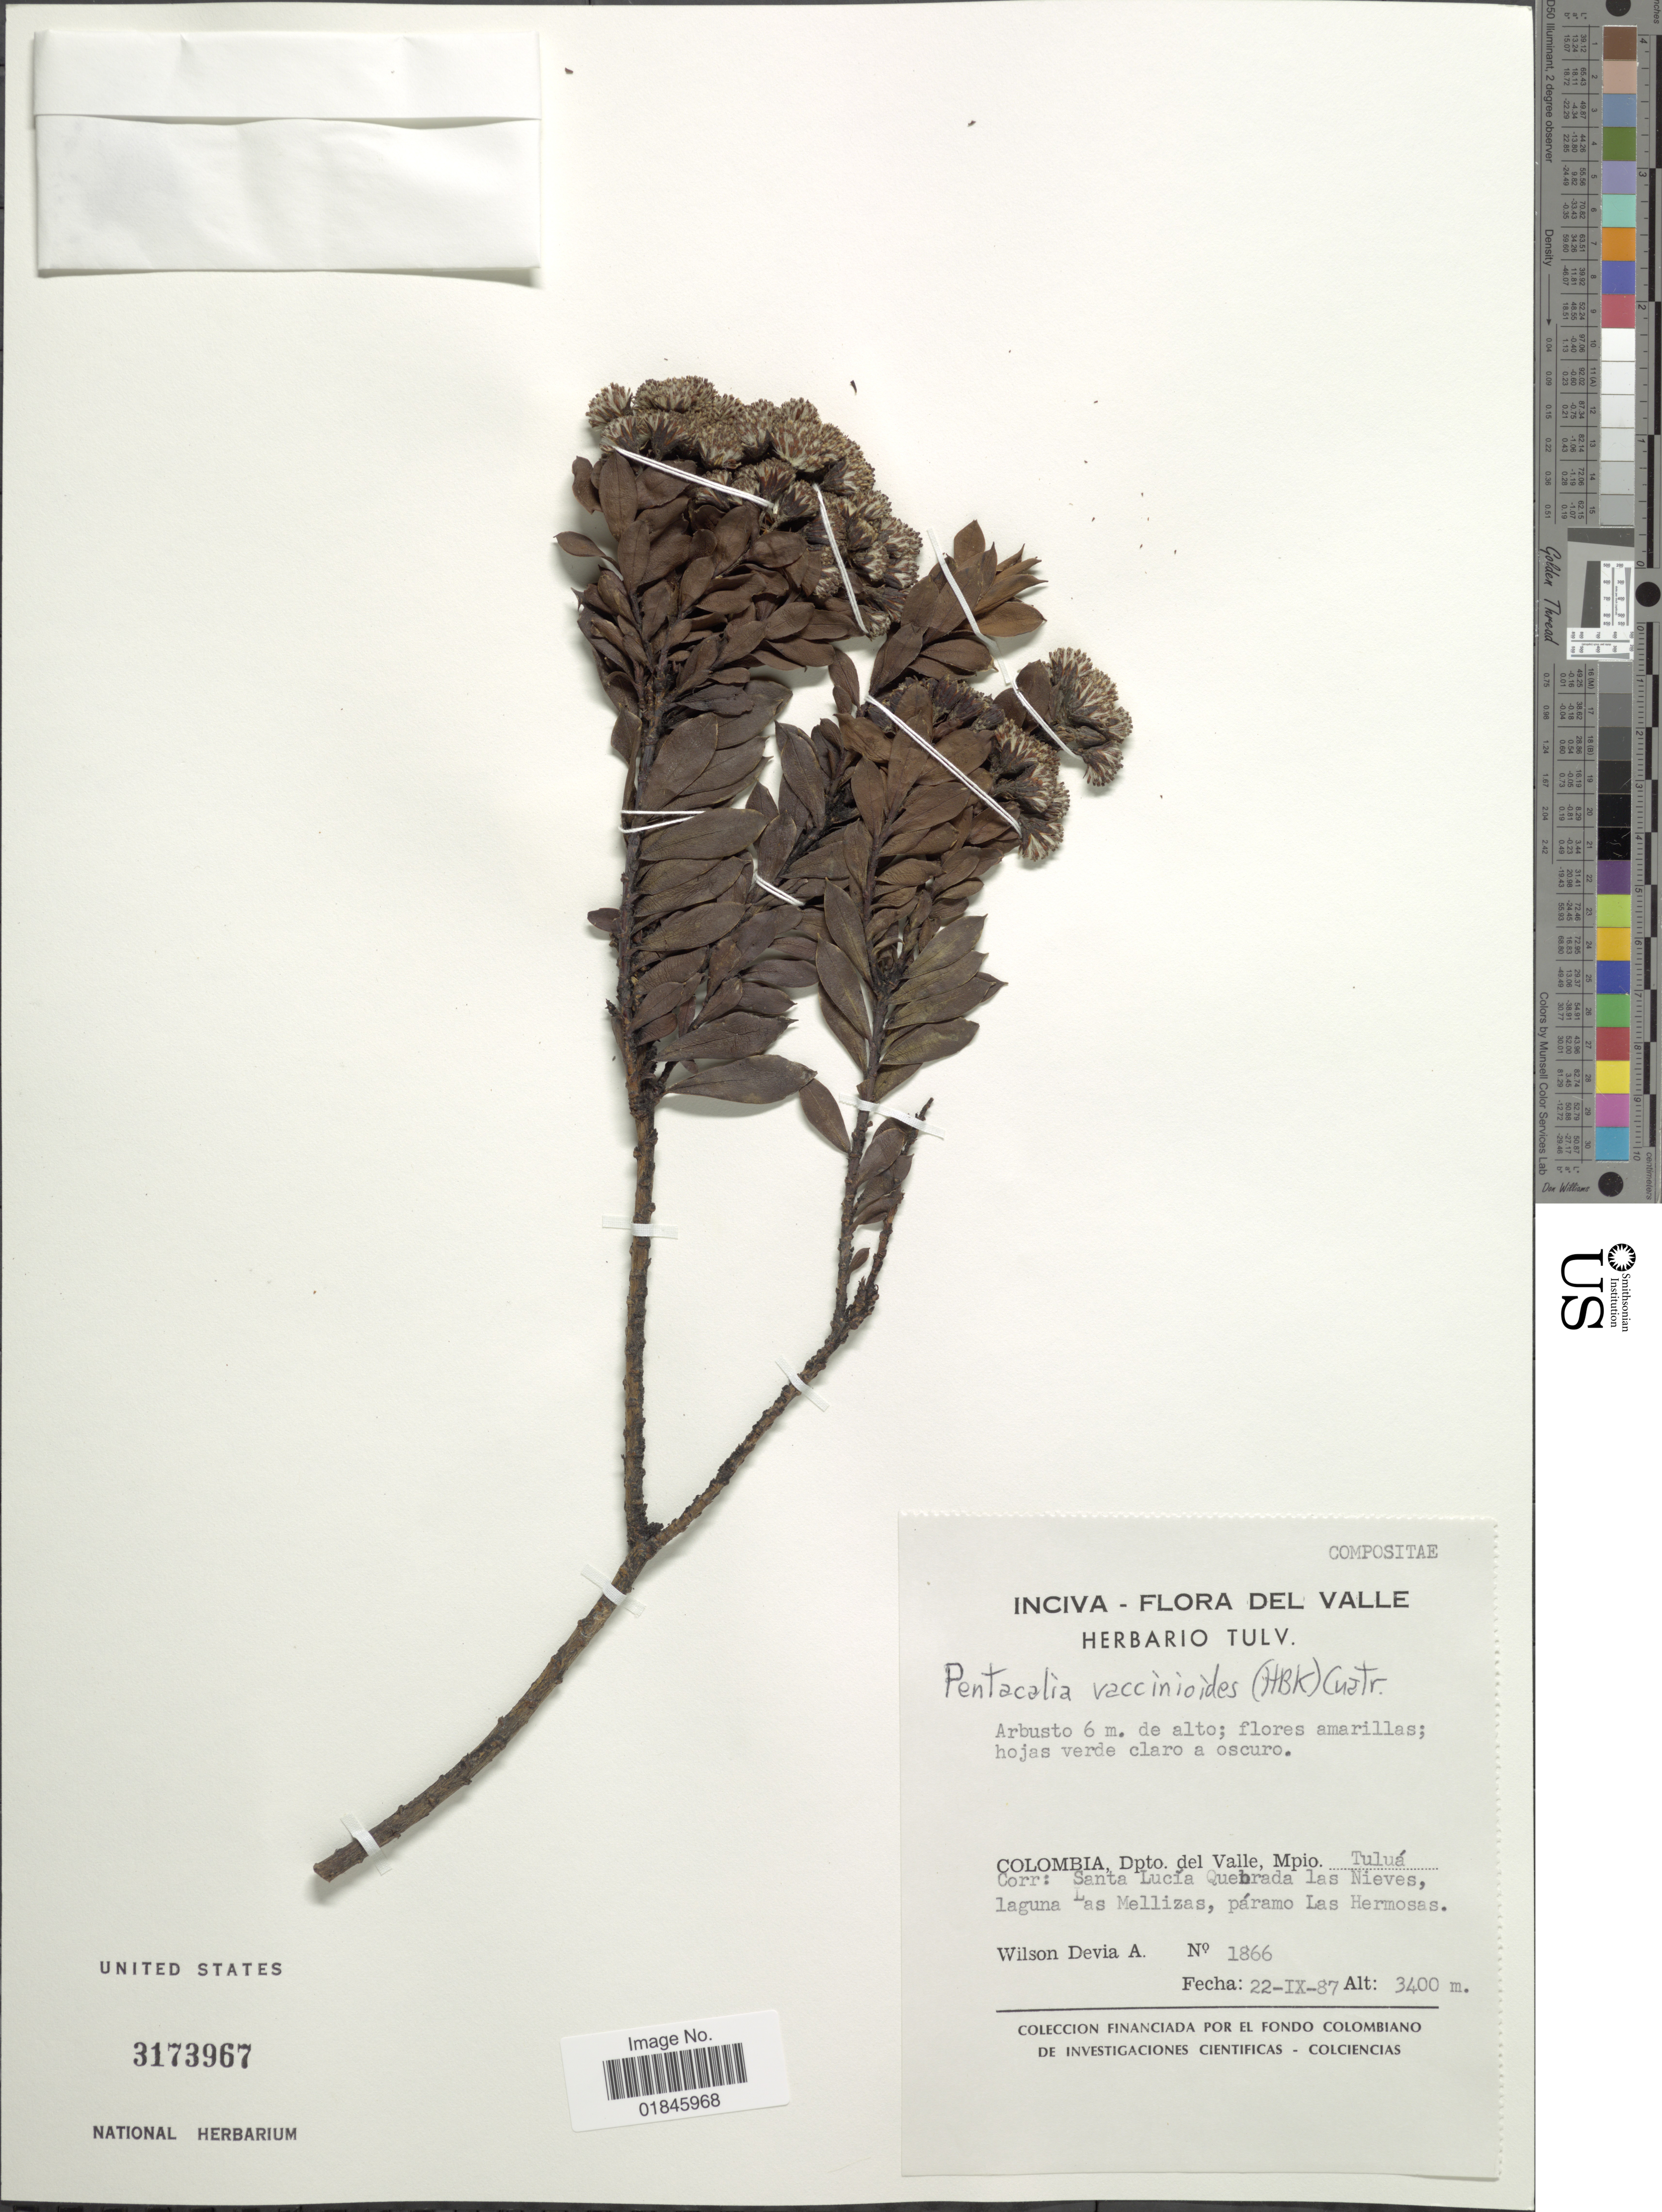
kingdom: Plantae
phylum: Tracheophyta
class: Magnoliopsida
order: Asterales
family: Asteraceae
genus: Pentacalia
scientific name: Pentacalia vaccinioides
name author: (Kunth) Cuatrec.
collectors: W. Devia A.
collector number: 1866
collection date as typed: Transcribed d/m/y: 22/9/87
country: Colombia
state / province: Valle del Cauca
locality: Colombia, Dpto. del Valle, Mpio. Tuluá. Corr: Santa Lucia Quebrada las Nievas, laguna Las Mellizas, páramo Las Hermosas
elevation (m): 3400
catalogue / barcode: US 3173967